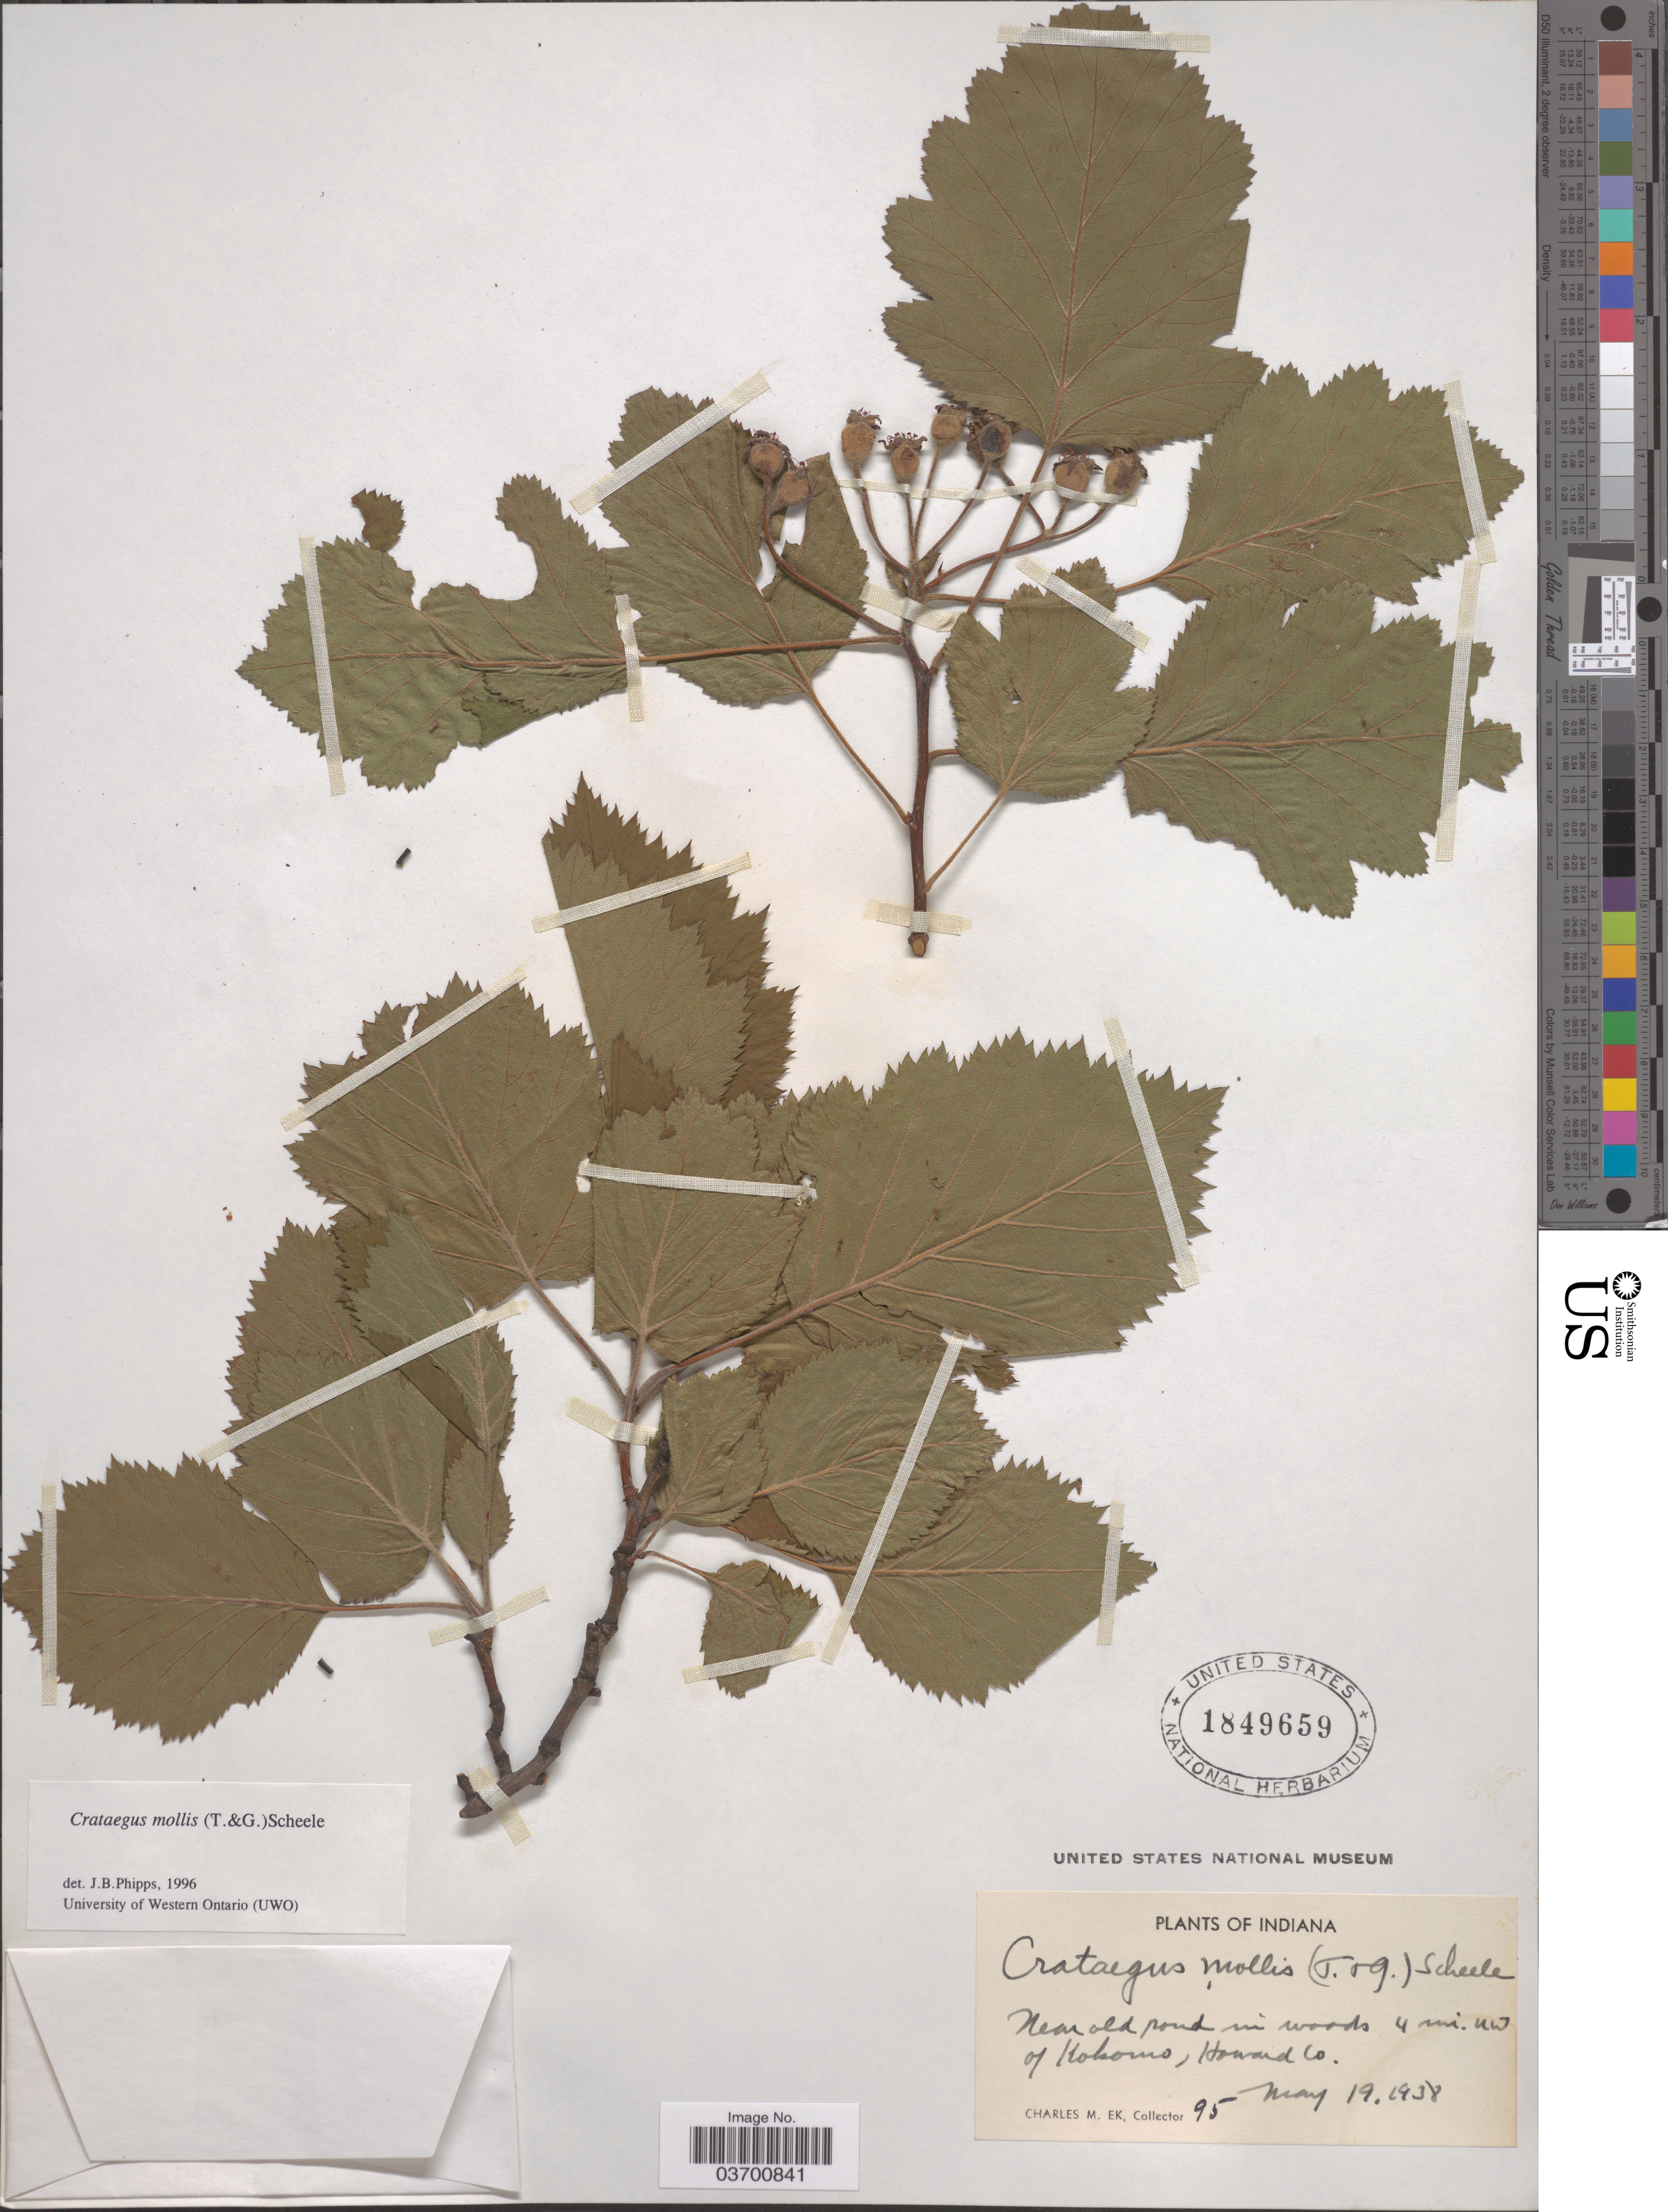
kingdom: Plantae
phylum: Tracheophyta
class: Magnoliopsida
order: Rosales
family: Rosaceae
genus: Crataegus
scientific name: Crataegus mollis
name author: (Torr. & A. Gray) Scheele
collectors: C. Ek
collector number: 95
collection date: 1938-05-19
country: United States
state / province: Indiana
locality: Near old road in woods 4 mi. NW of Kokomo, Howard Co.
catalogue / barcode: US 1849659